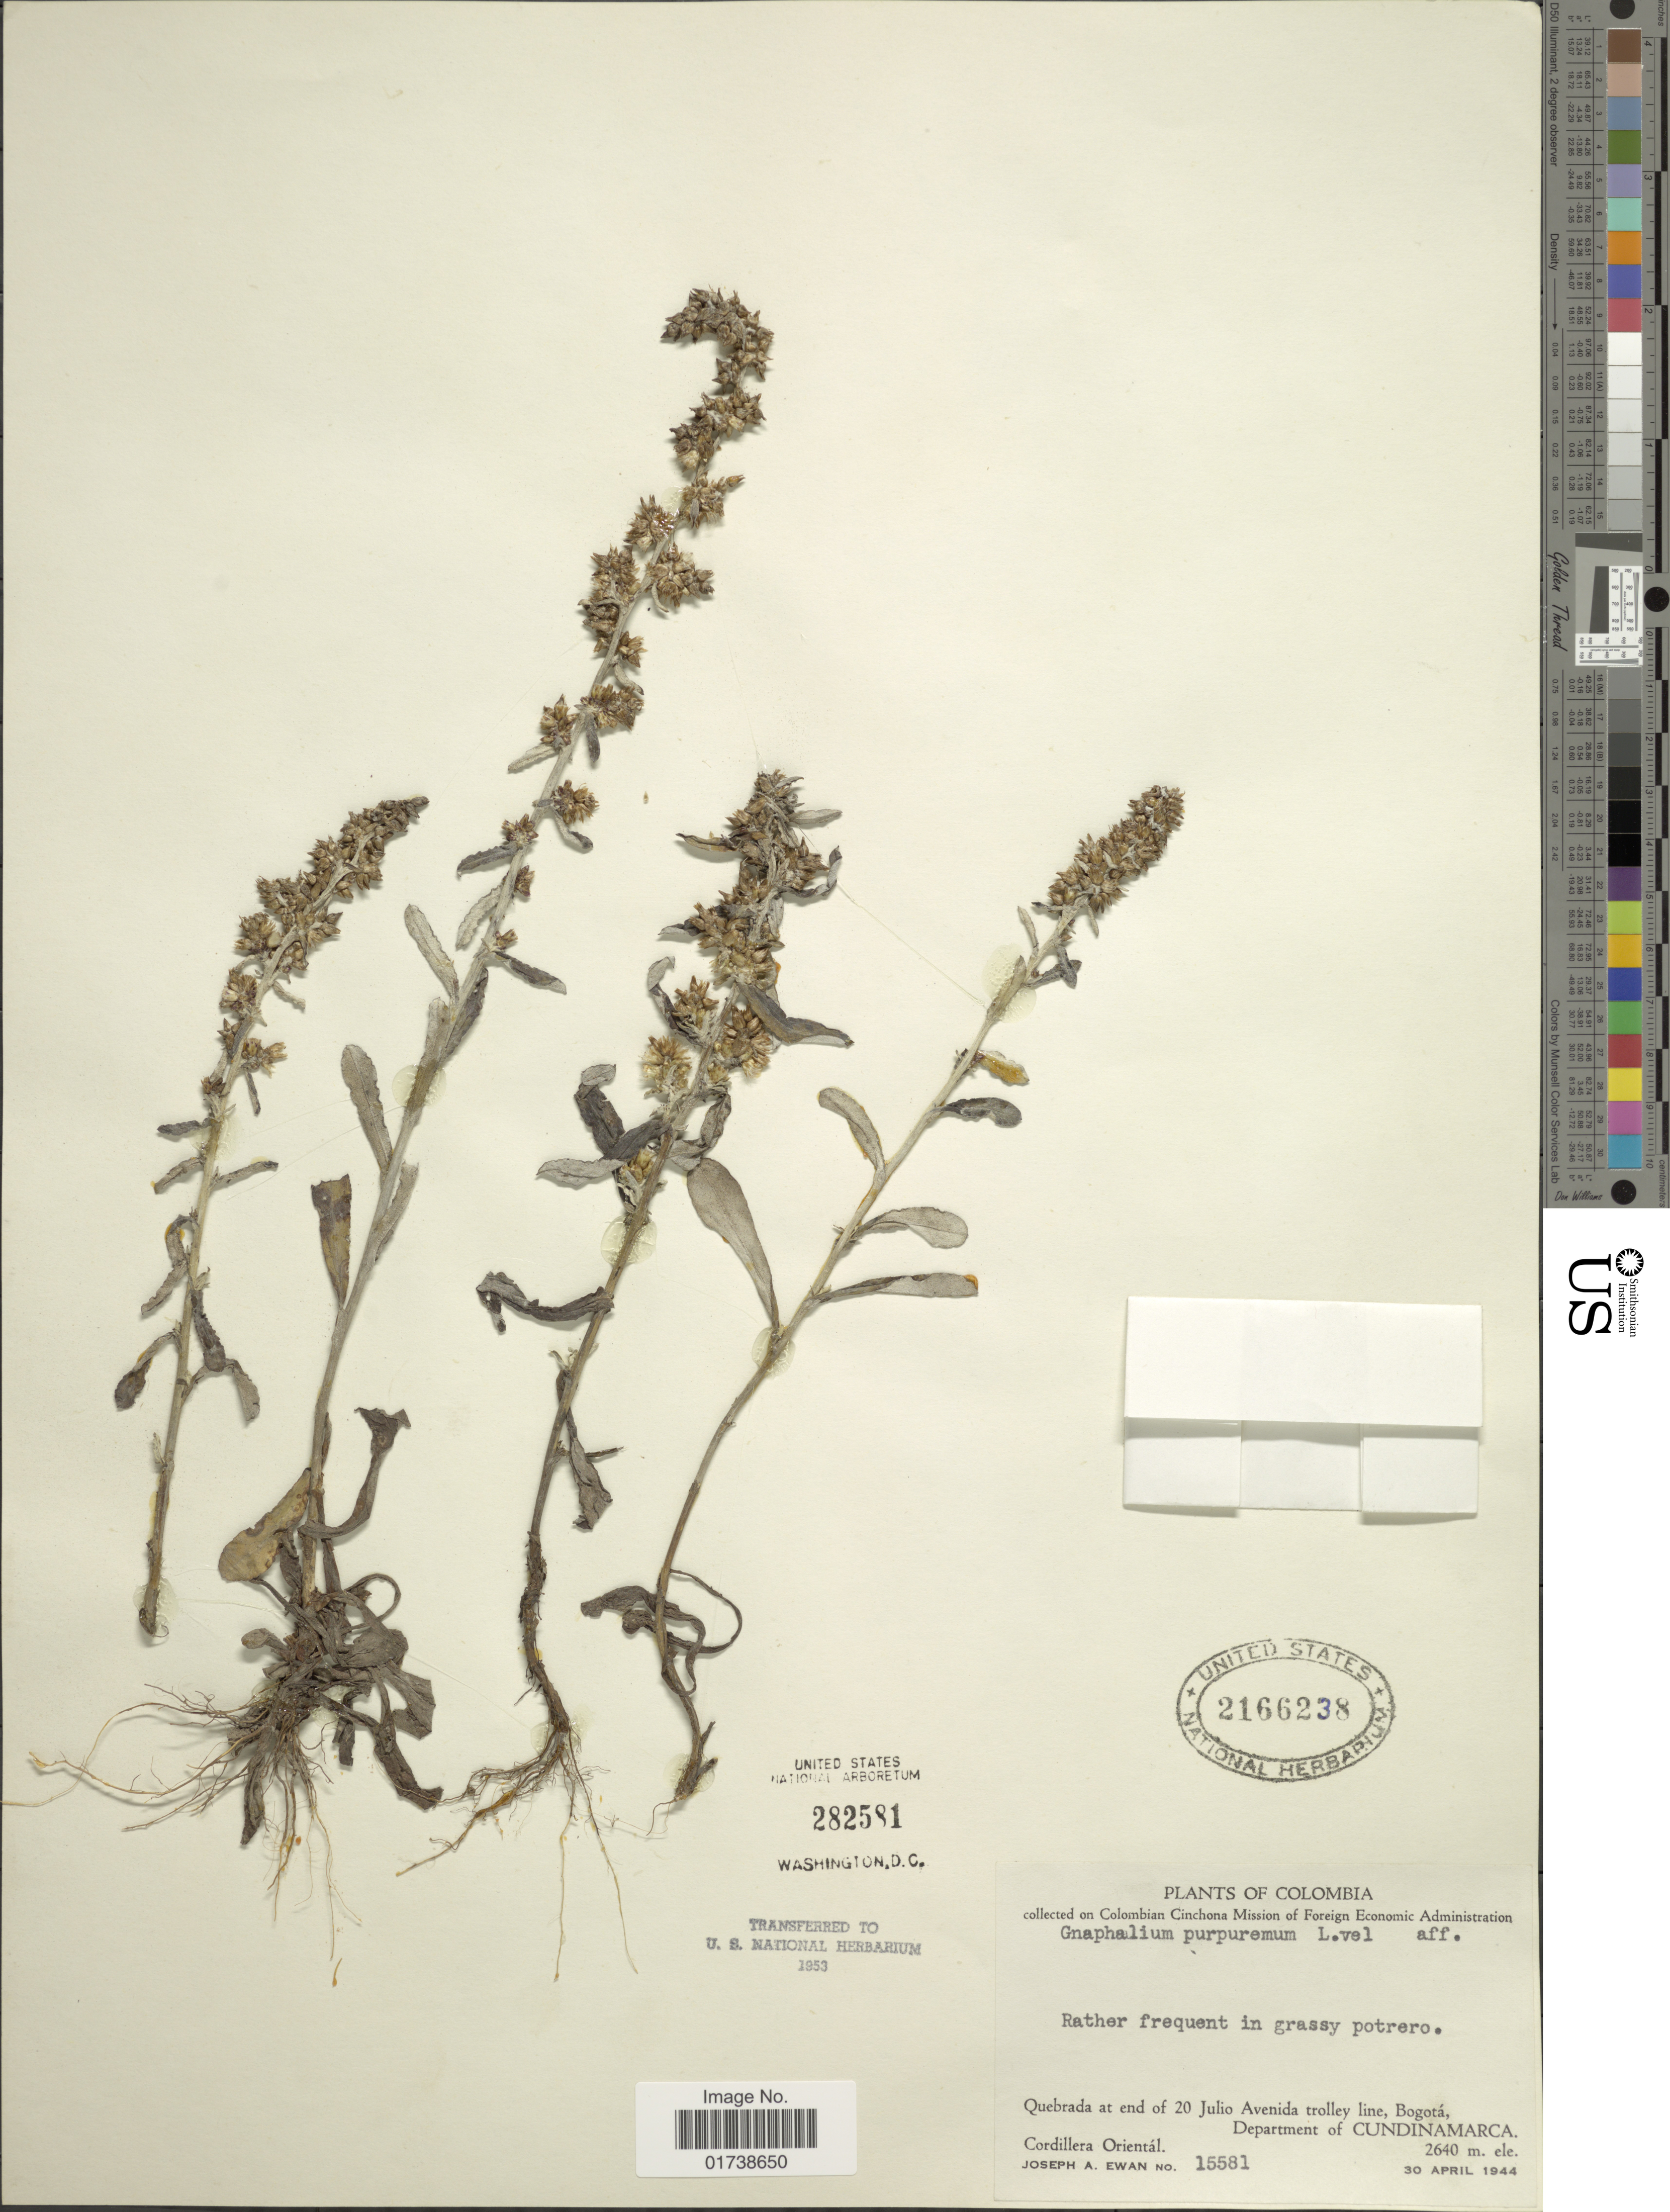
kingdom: Plantae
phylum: Tracheophyta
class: Magnoliopsida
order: Asterales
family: Asteraceae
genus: Gamochaeta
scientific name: Gamochaeta purpurea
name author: (L.) Cabrera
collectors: J. A. Ewan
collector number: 15581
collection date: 1944-04-30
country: Colombia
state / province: Cundinamarca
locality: Quebrada at end of 20 Julio Avenida trolle6y line, Bogota, Cordillera Oriental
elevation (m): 2640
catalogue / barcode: US 2166238